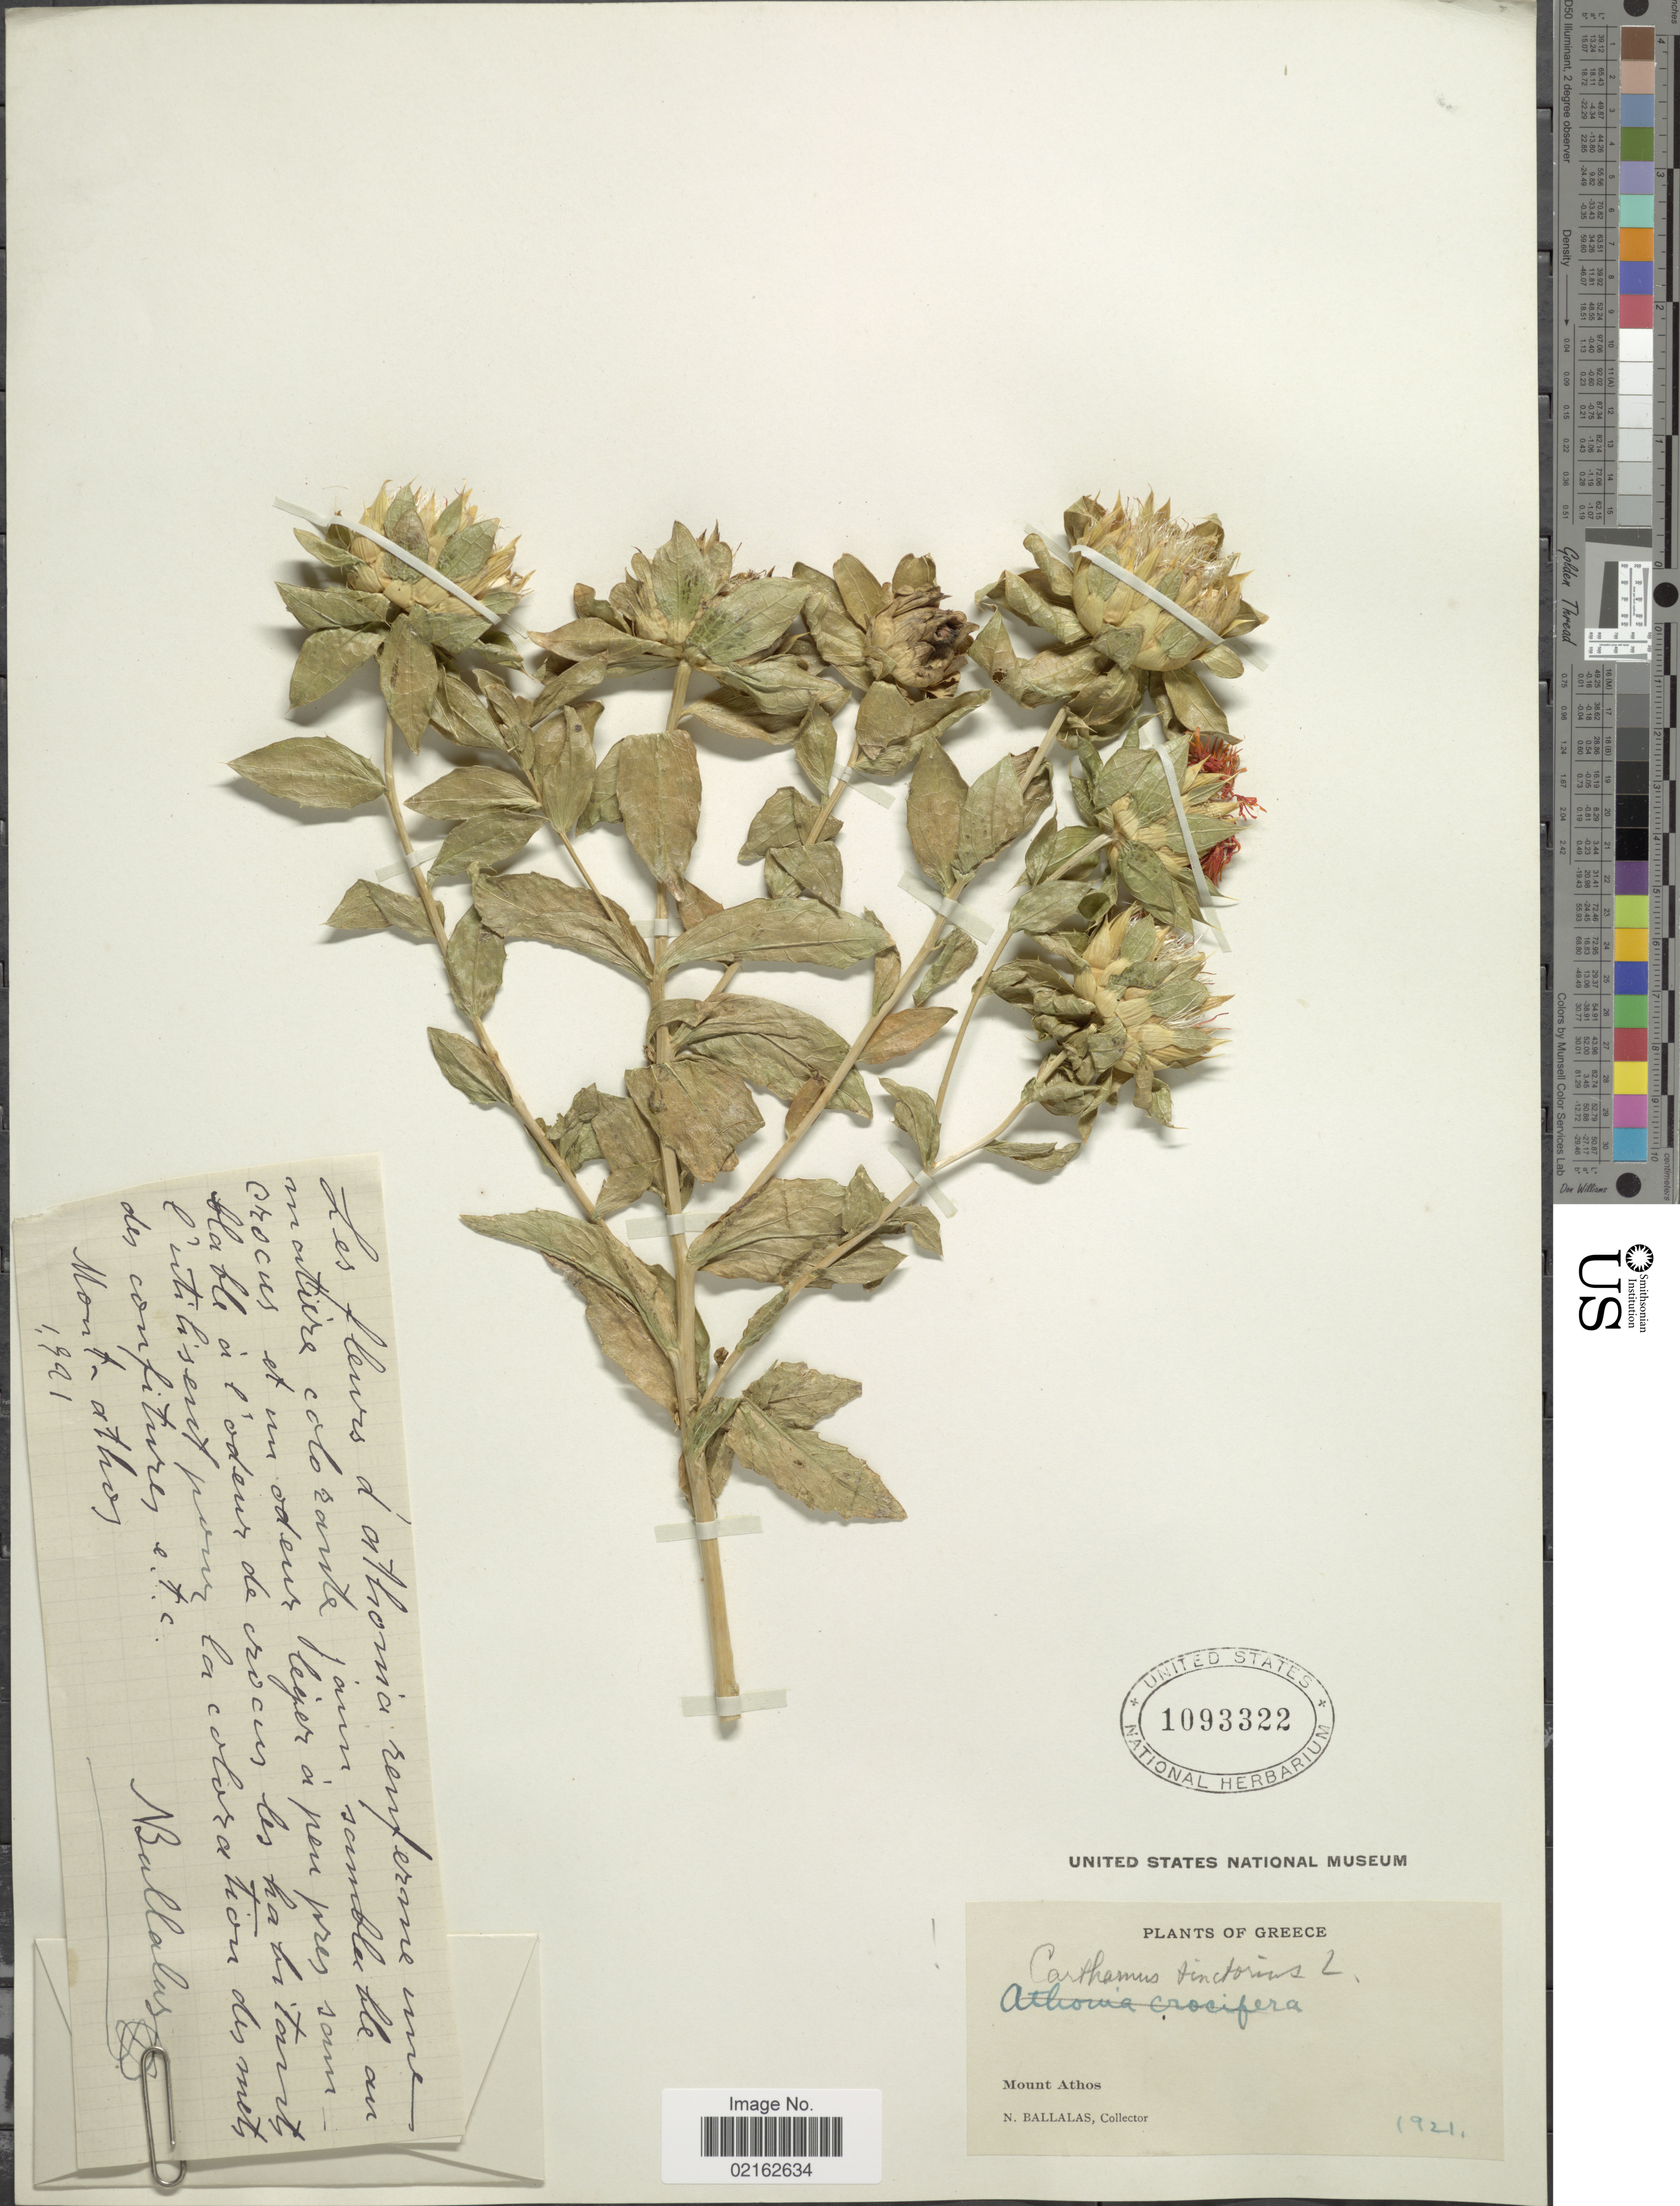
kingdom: Plantae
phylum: Tracheophyta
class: Magnoliopsida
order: Asterales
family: Asteraceae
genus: Carthamus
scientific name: Carthamus tinctorius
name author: L.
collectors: N. Ballalas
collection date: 1921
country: Greece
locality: Mount Athos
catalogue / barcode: US 1093322